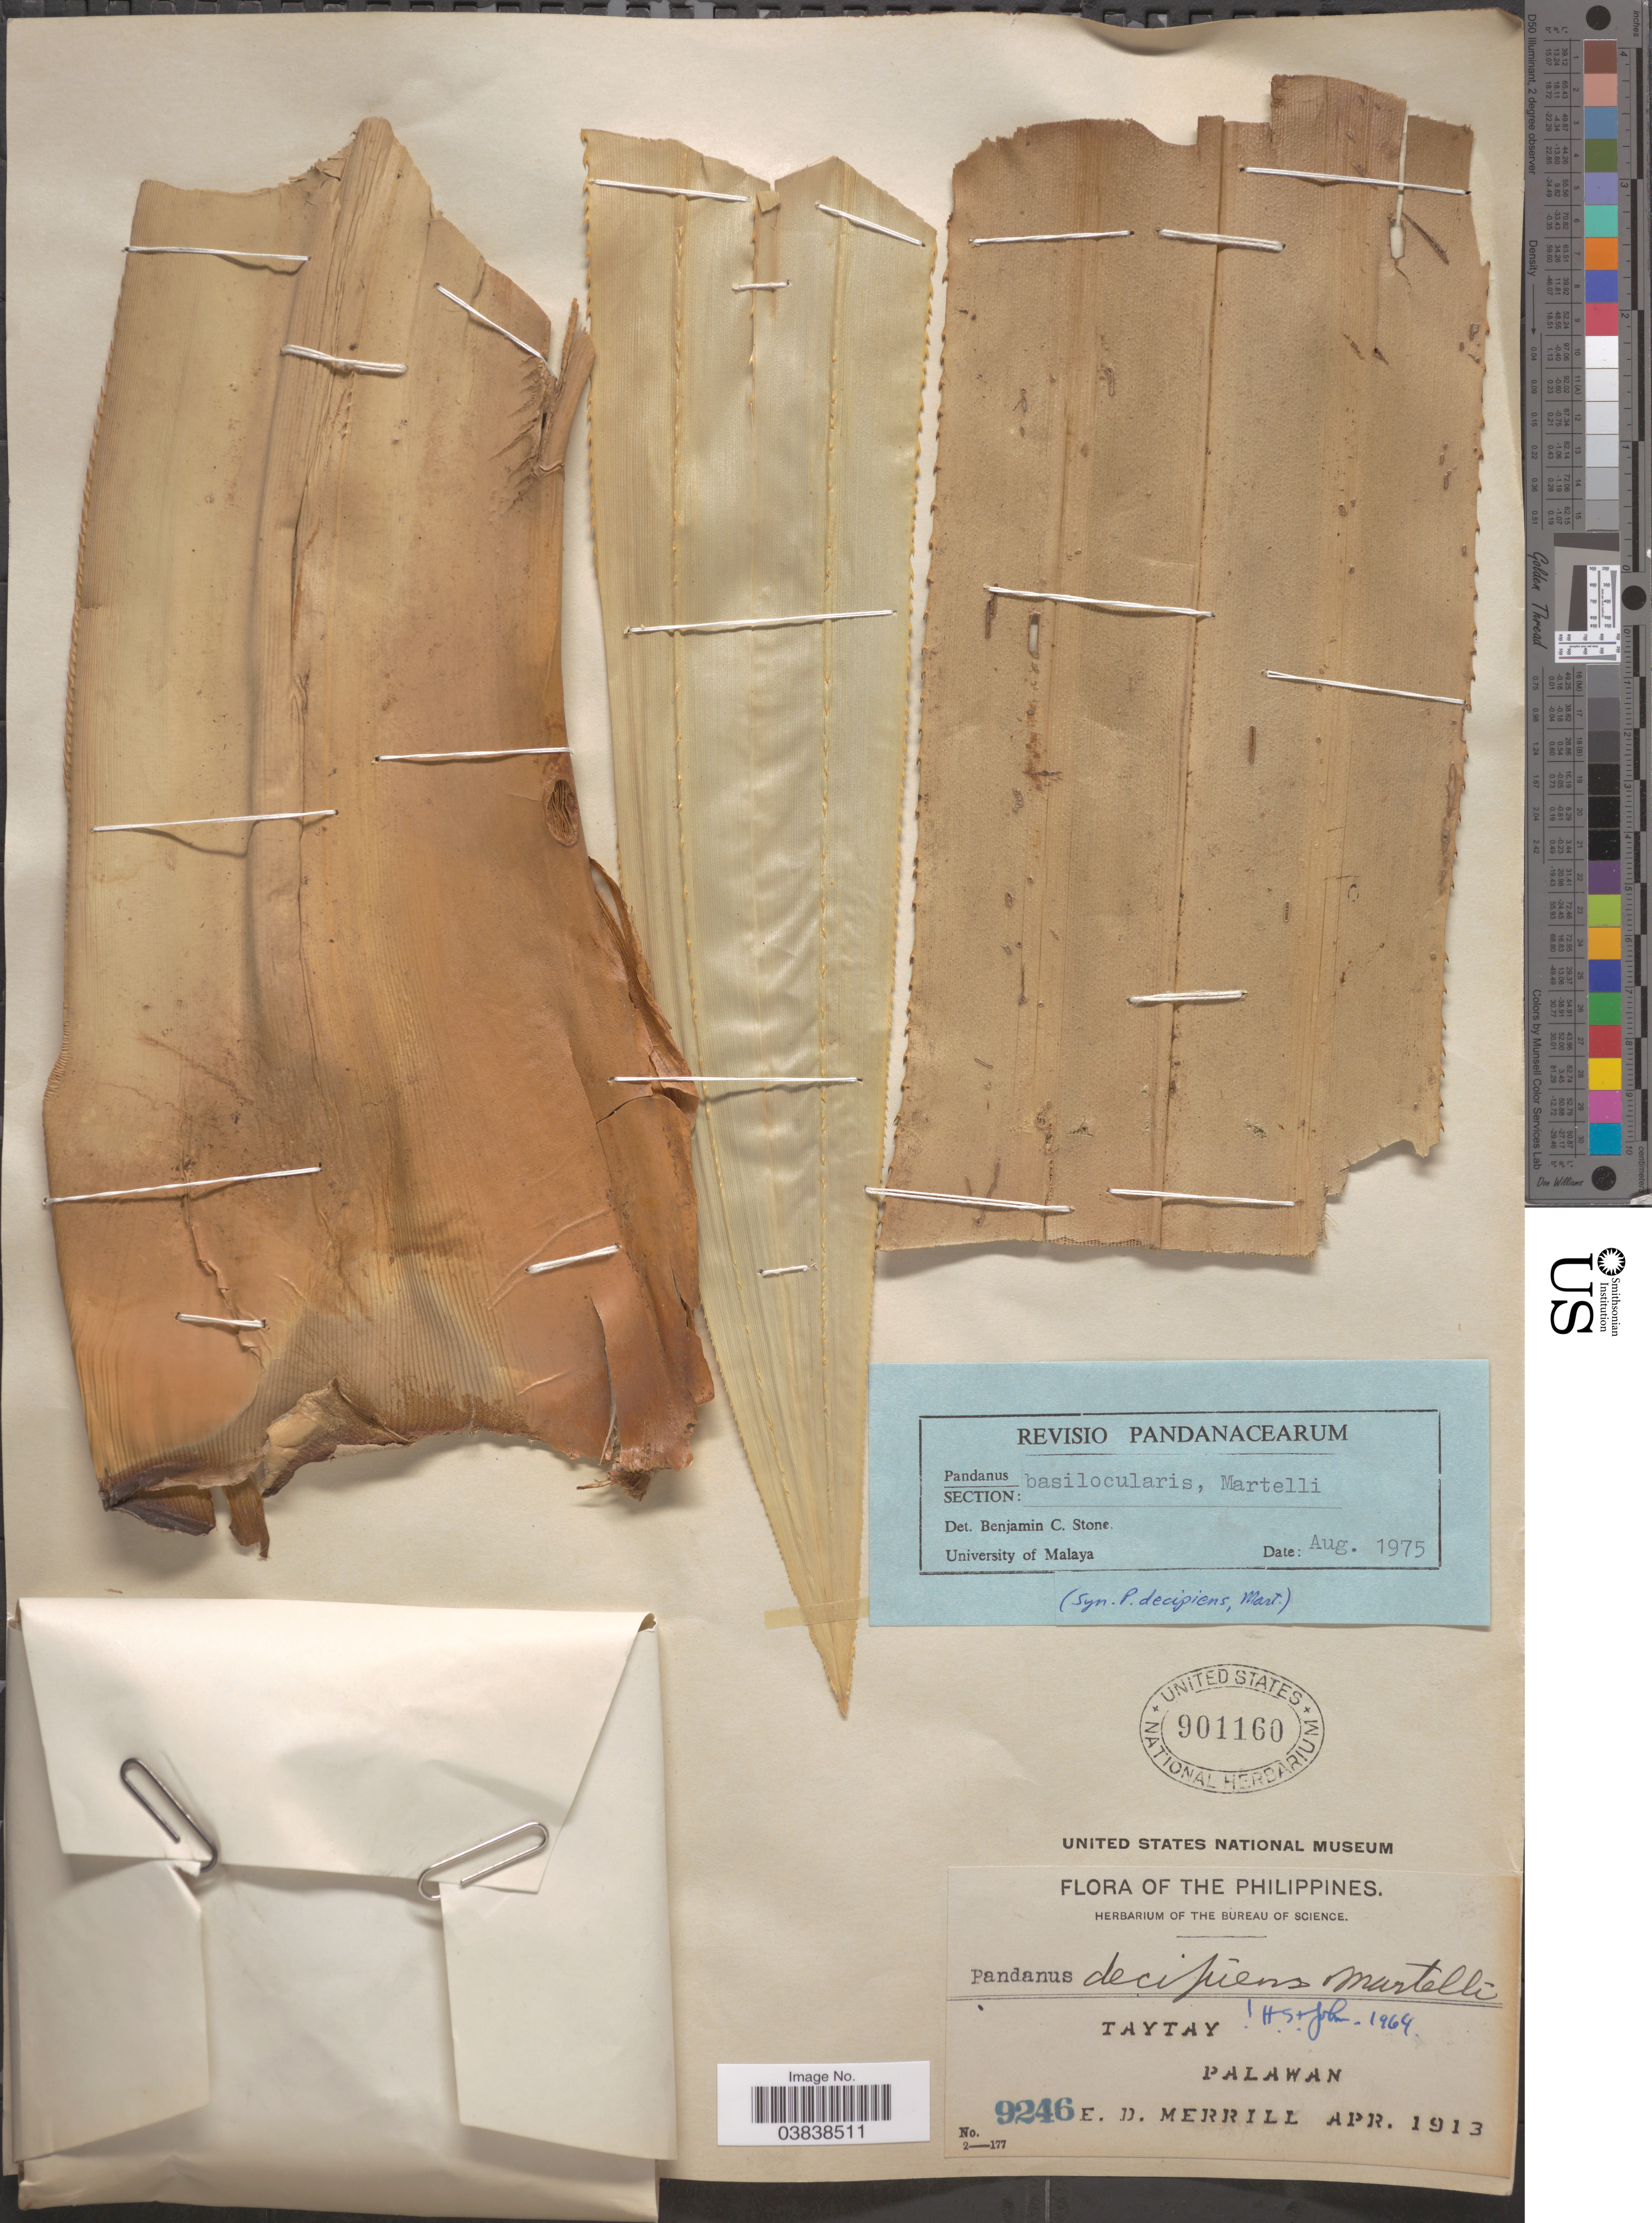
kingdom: Plantae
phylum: Tracheophyta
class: Liliopsida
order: Pandanales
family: Pandanaceae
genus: Pandanus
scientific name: Pandanus decipiens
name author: Martelli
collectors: E. D. Merrill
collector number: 9246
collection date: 1913-04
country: Philippines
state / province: Mimaropa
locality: Taytay, Palawan.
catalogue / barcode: US 901160